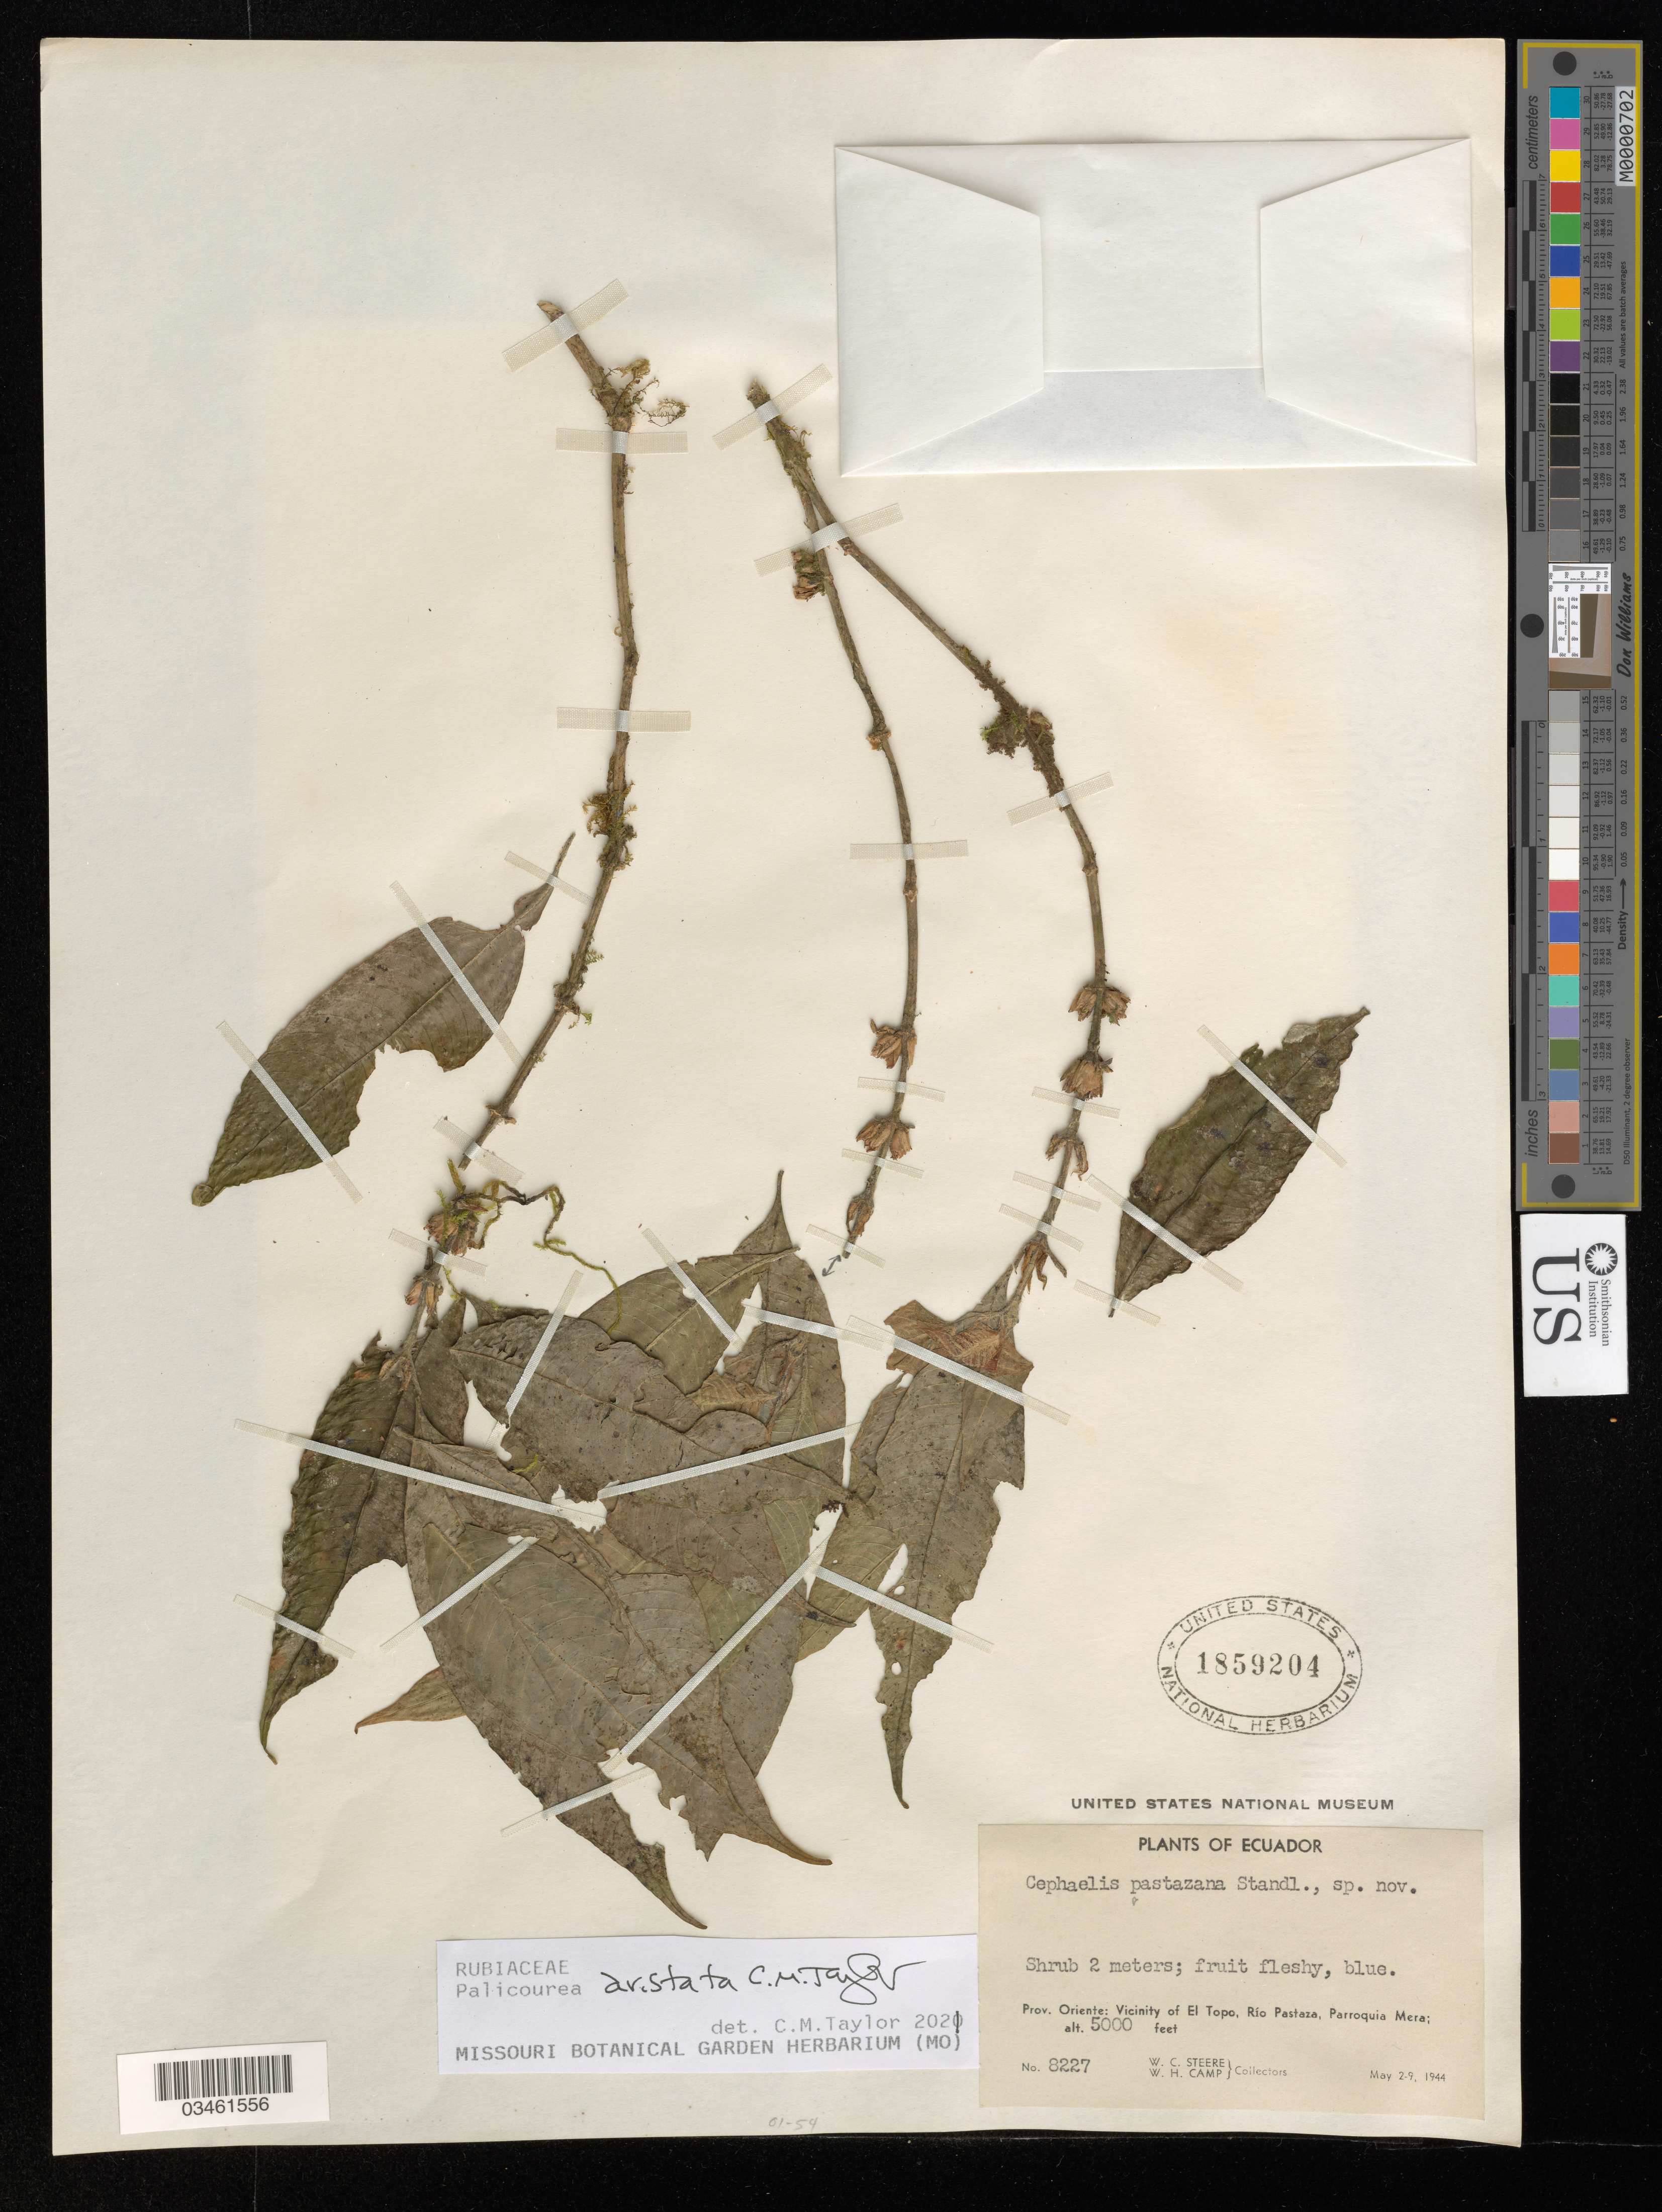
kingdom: Plantae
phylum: Tracheophyta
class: Magnoliopsida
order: Gentianales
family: Rubiaceae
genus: Palicourea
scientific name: Palicourea aristei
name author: Standl.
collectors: W. C. Steere & W. H. Camp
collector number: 8227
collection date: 1944-05-02/1944-05-09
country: Ecuador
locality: Prov. Oriente: Vicinity of El Topo, Río Pastaza, Parroquia Mera.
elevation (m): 1524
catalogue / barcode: US 1859204